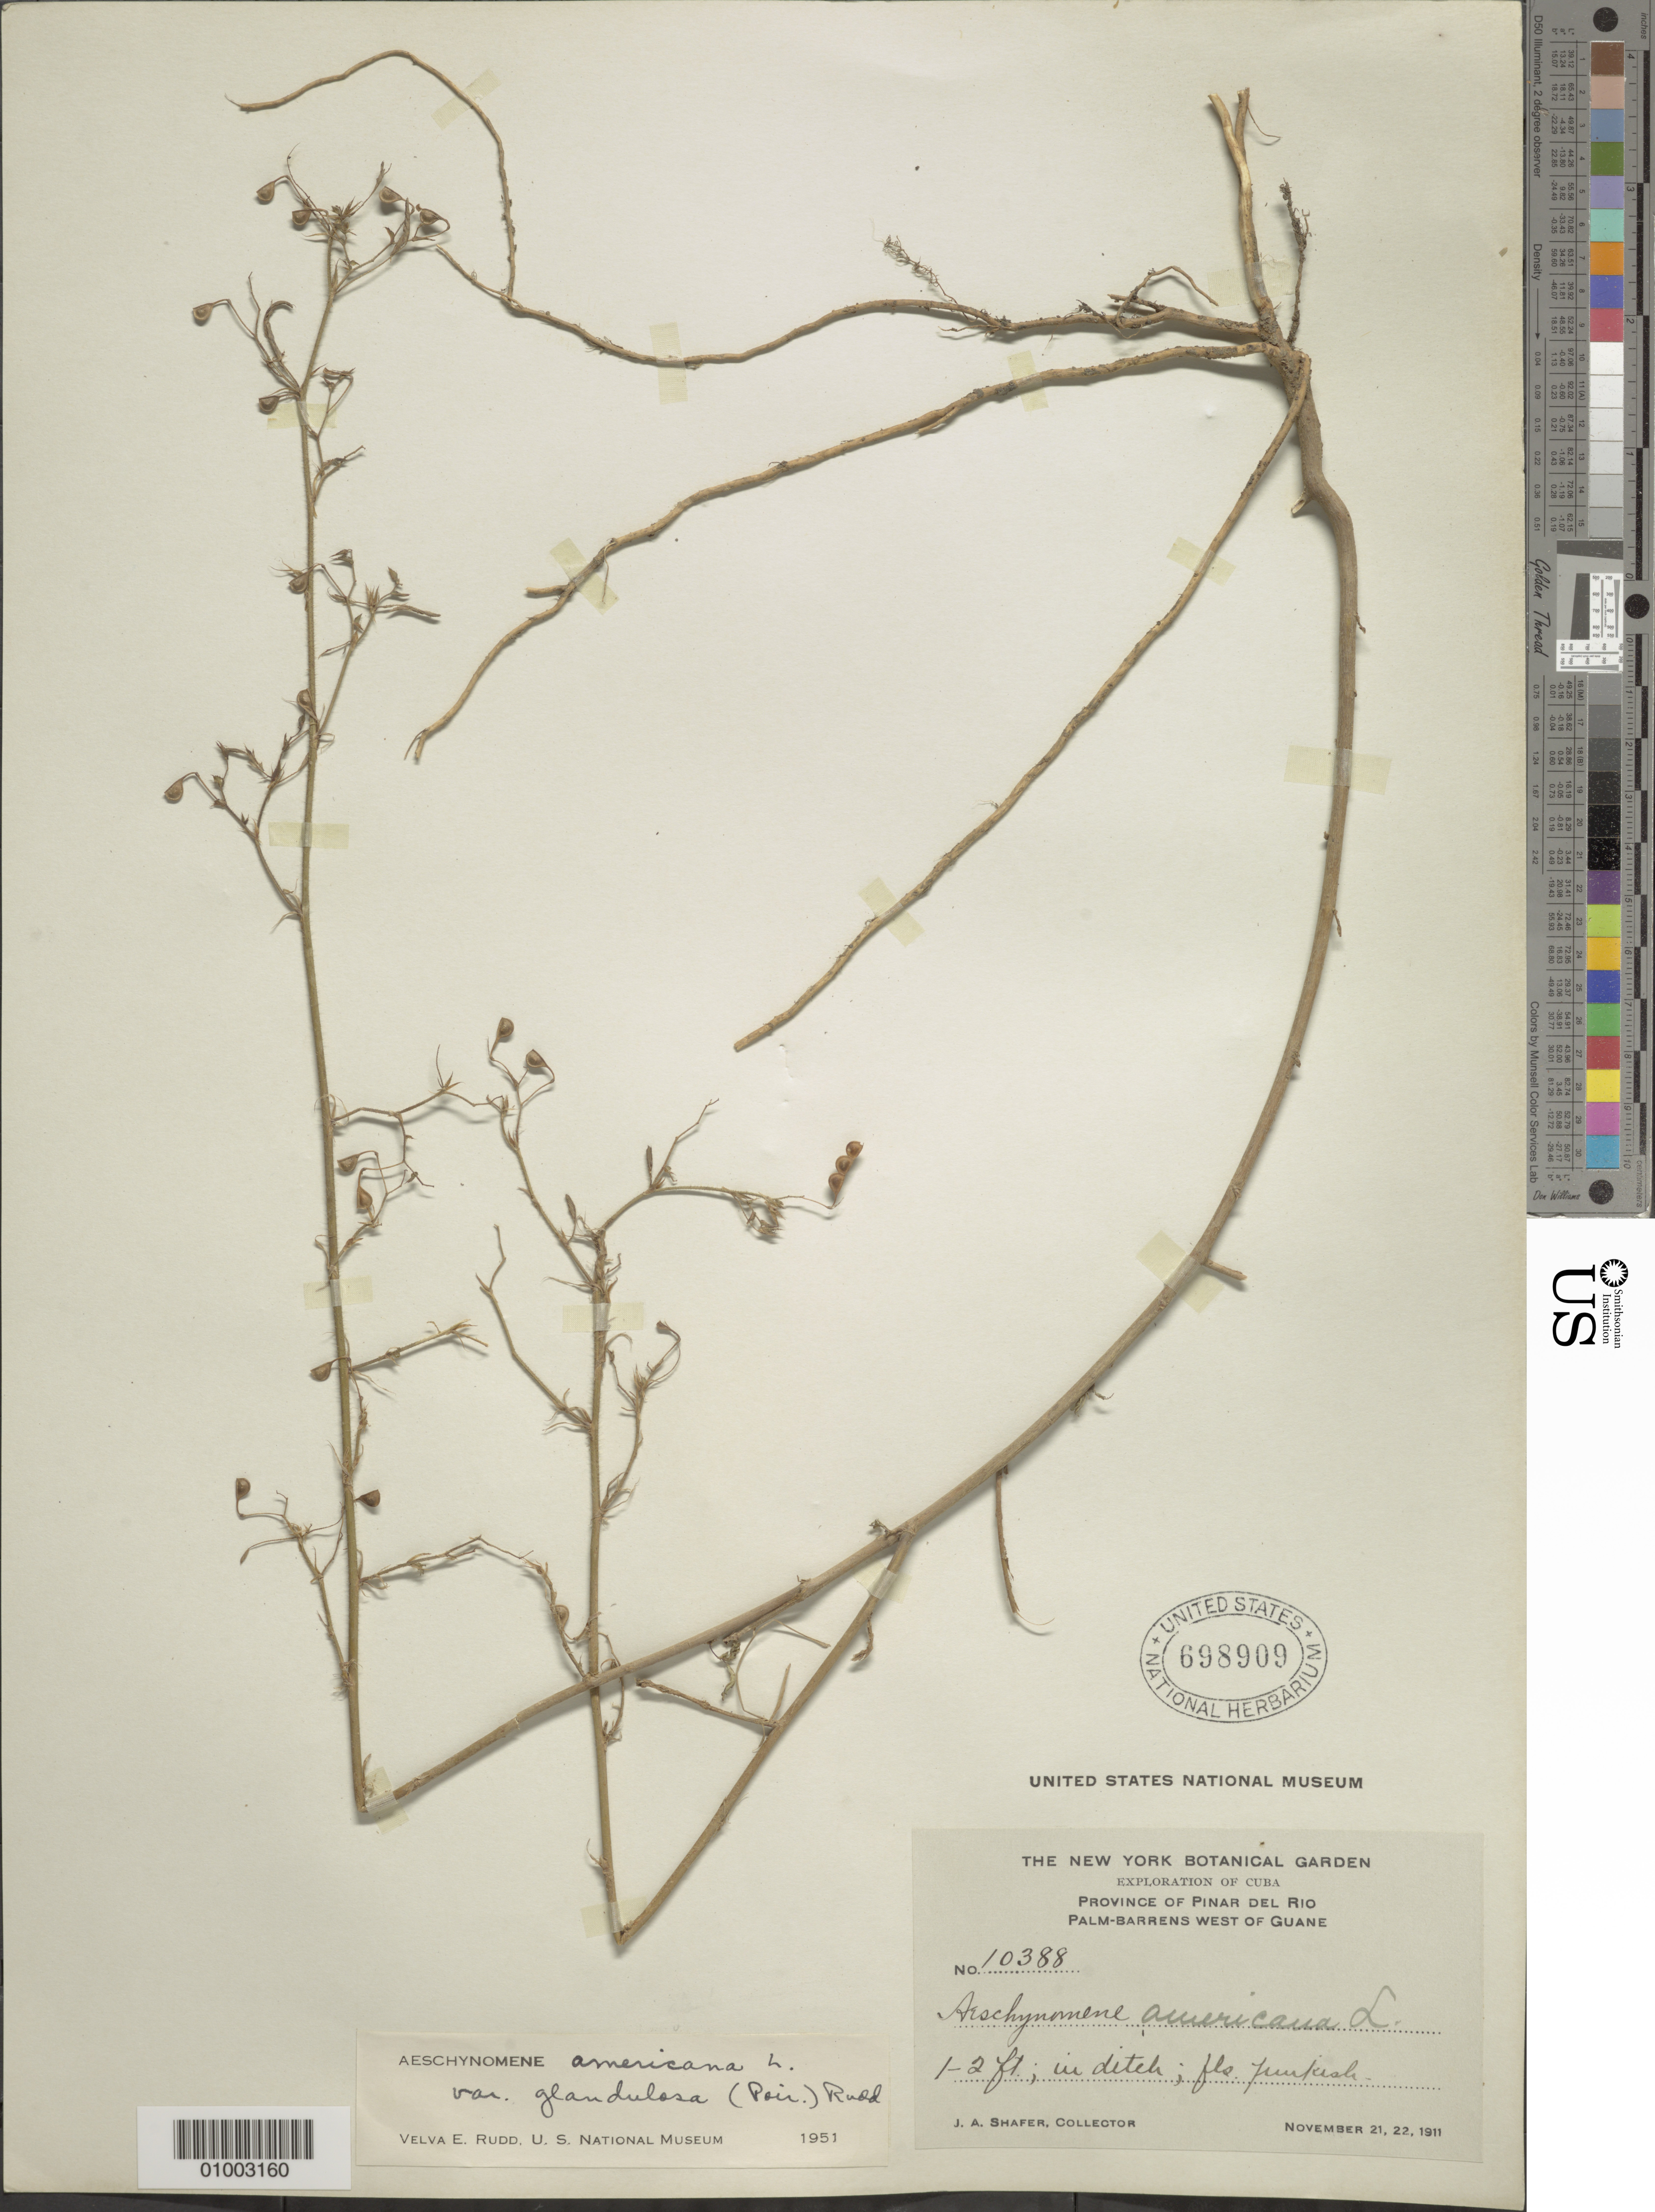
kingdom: Plantae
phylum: Tracheophyta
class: Magnoliopsida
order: Fabales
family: Fabaceae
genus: Aeschynomene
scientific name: Aeschynomene americana var. glandulosa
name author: (Poir.) Rudd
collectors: J. A. Shafer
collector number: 10388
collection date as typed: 21 Nov 1911 to 22 Nov 1911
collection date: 1911-11-21/1911-11-22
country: Cuba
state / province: Pinar del Rio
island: Cuba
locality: Palm-barrens west of Guane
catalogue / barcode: US 698909